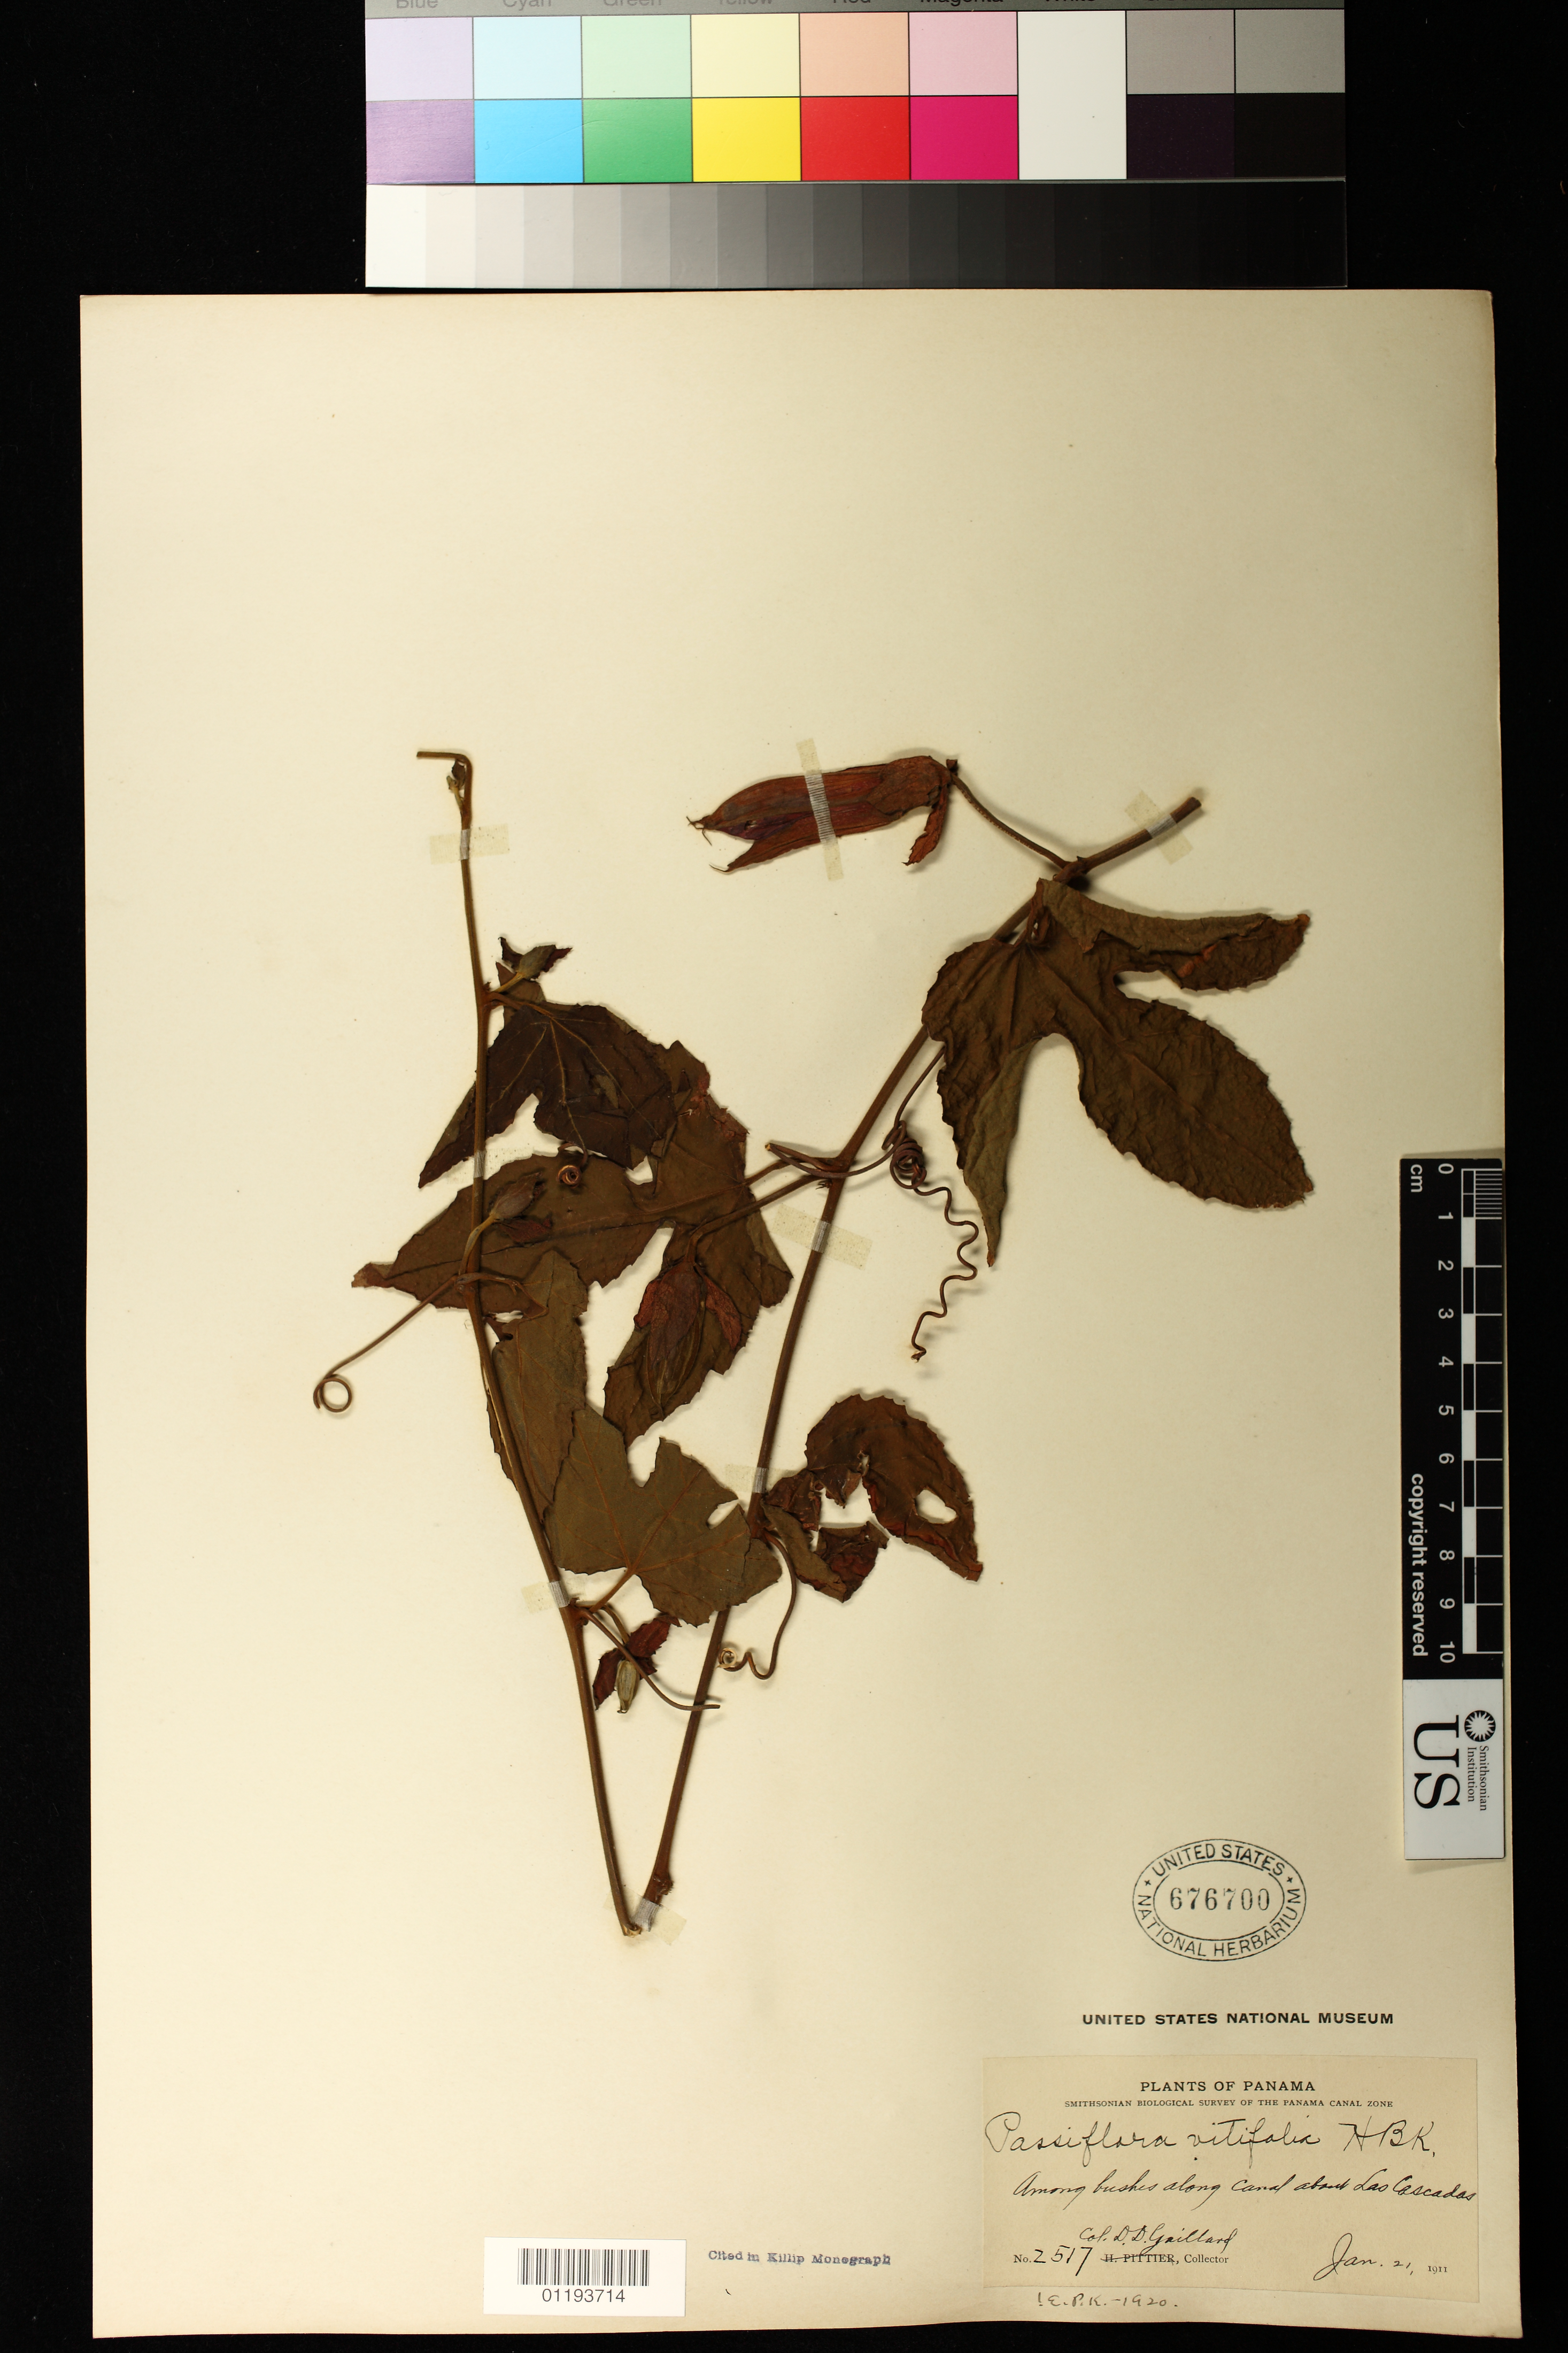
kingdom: Plantae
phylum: Tracheophyta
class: Magnoliopsida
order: Malpighiales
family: Passifloraceae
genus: Passiflora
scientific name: Passiflora vitifolia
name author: Kunth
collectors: D. D. Gaillard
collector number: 2517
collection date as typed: Jan 21 1913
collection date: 1913-01-21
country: Panama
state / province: Panamá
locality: Along canal about Las Cascadas, Canal Zone.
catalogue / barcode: US 676700